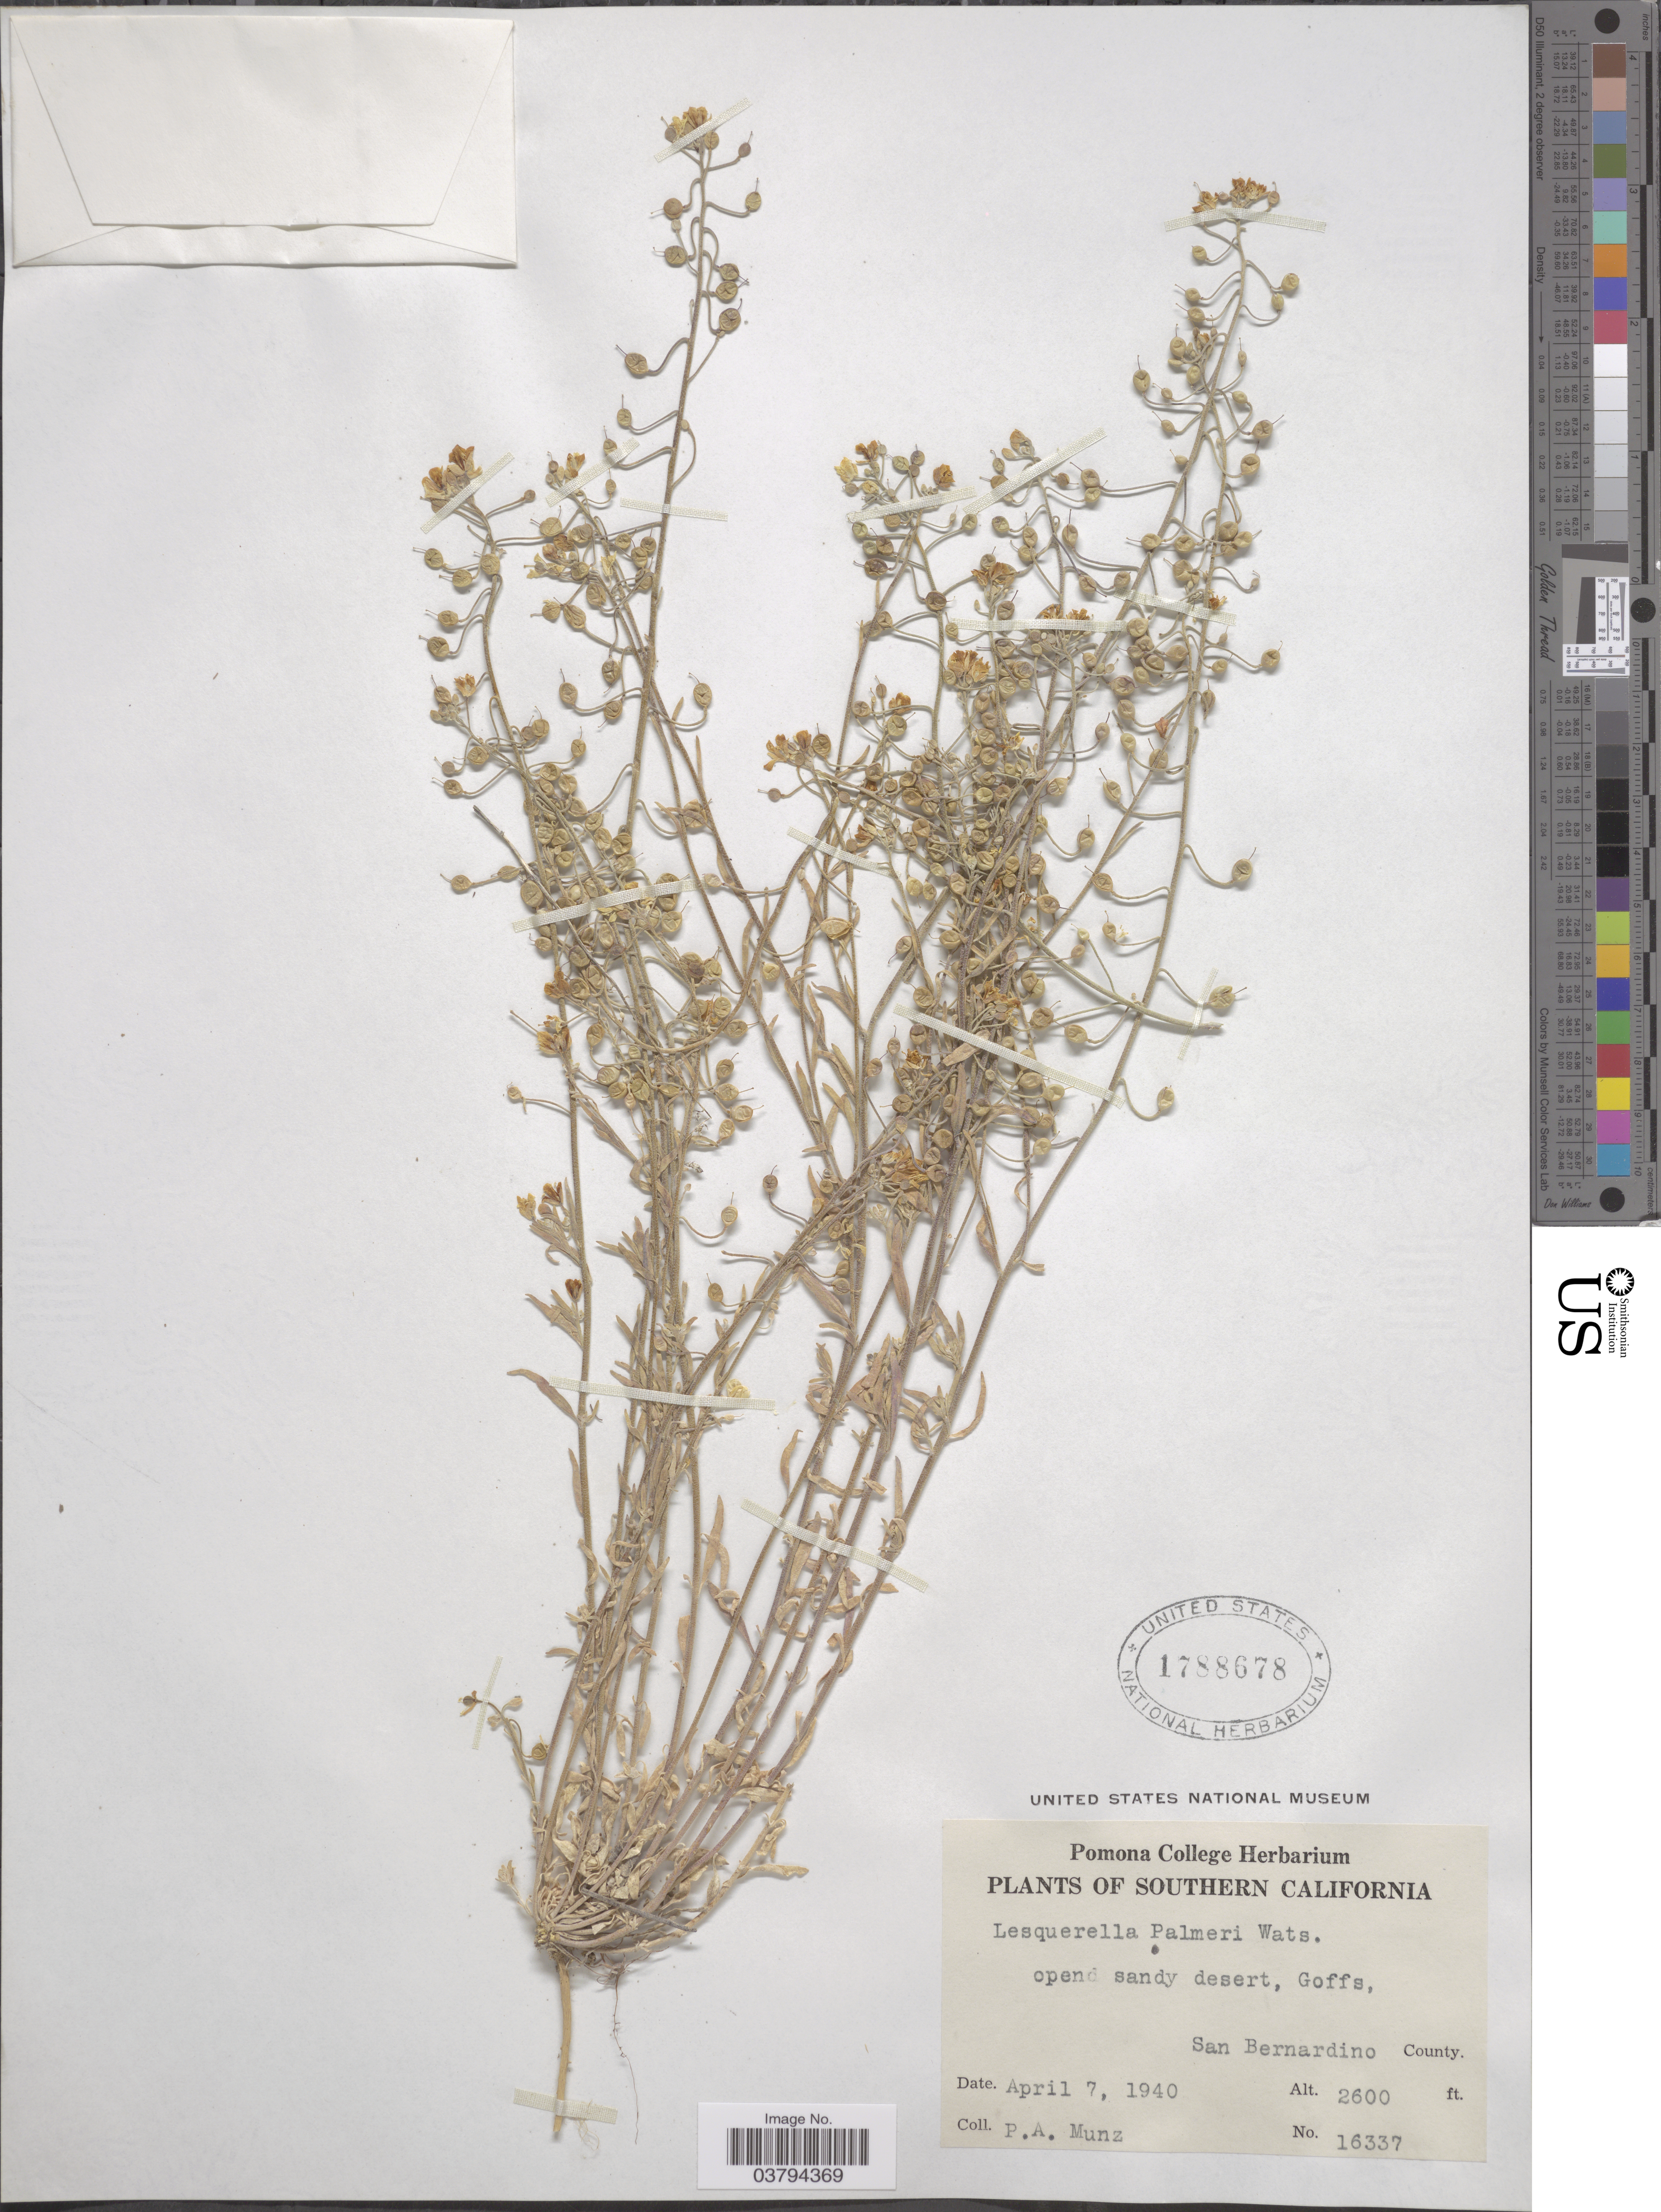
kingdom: Plantae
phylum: Tracheophyta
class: Magnoliopsida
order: Brassicales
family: Brassicaceae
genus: Lesquerella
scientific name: Lesquerella tenella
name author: A. Nelson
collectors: P. A. Munz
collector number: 16337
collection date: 1940-04-07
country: United States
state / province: California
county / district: San Bernardino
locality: Southern California. Open sandy desert, Goffs, San Bernardino County.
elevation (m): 792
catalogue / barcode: US 1788678